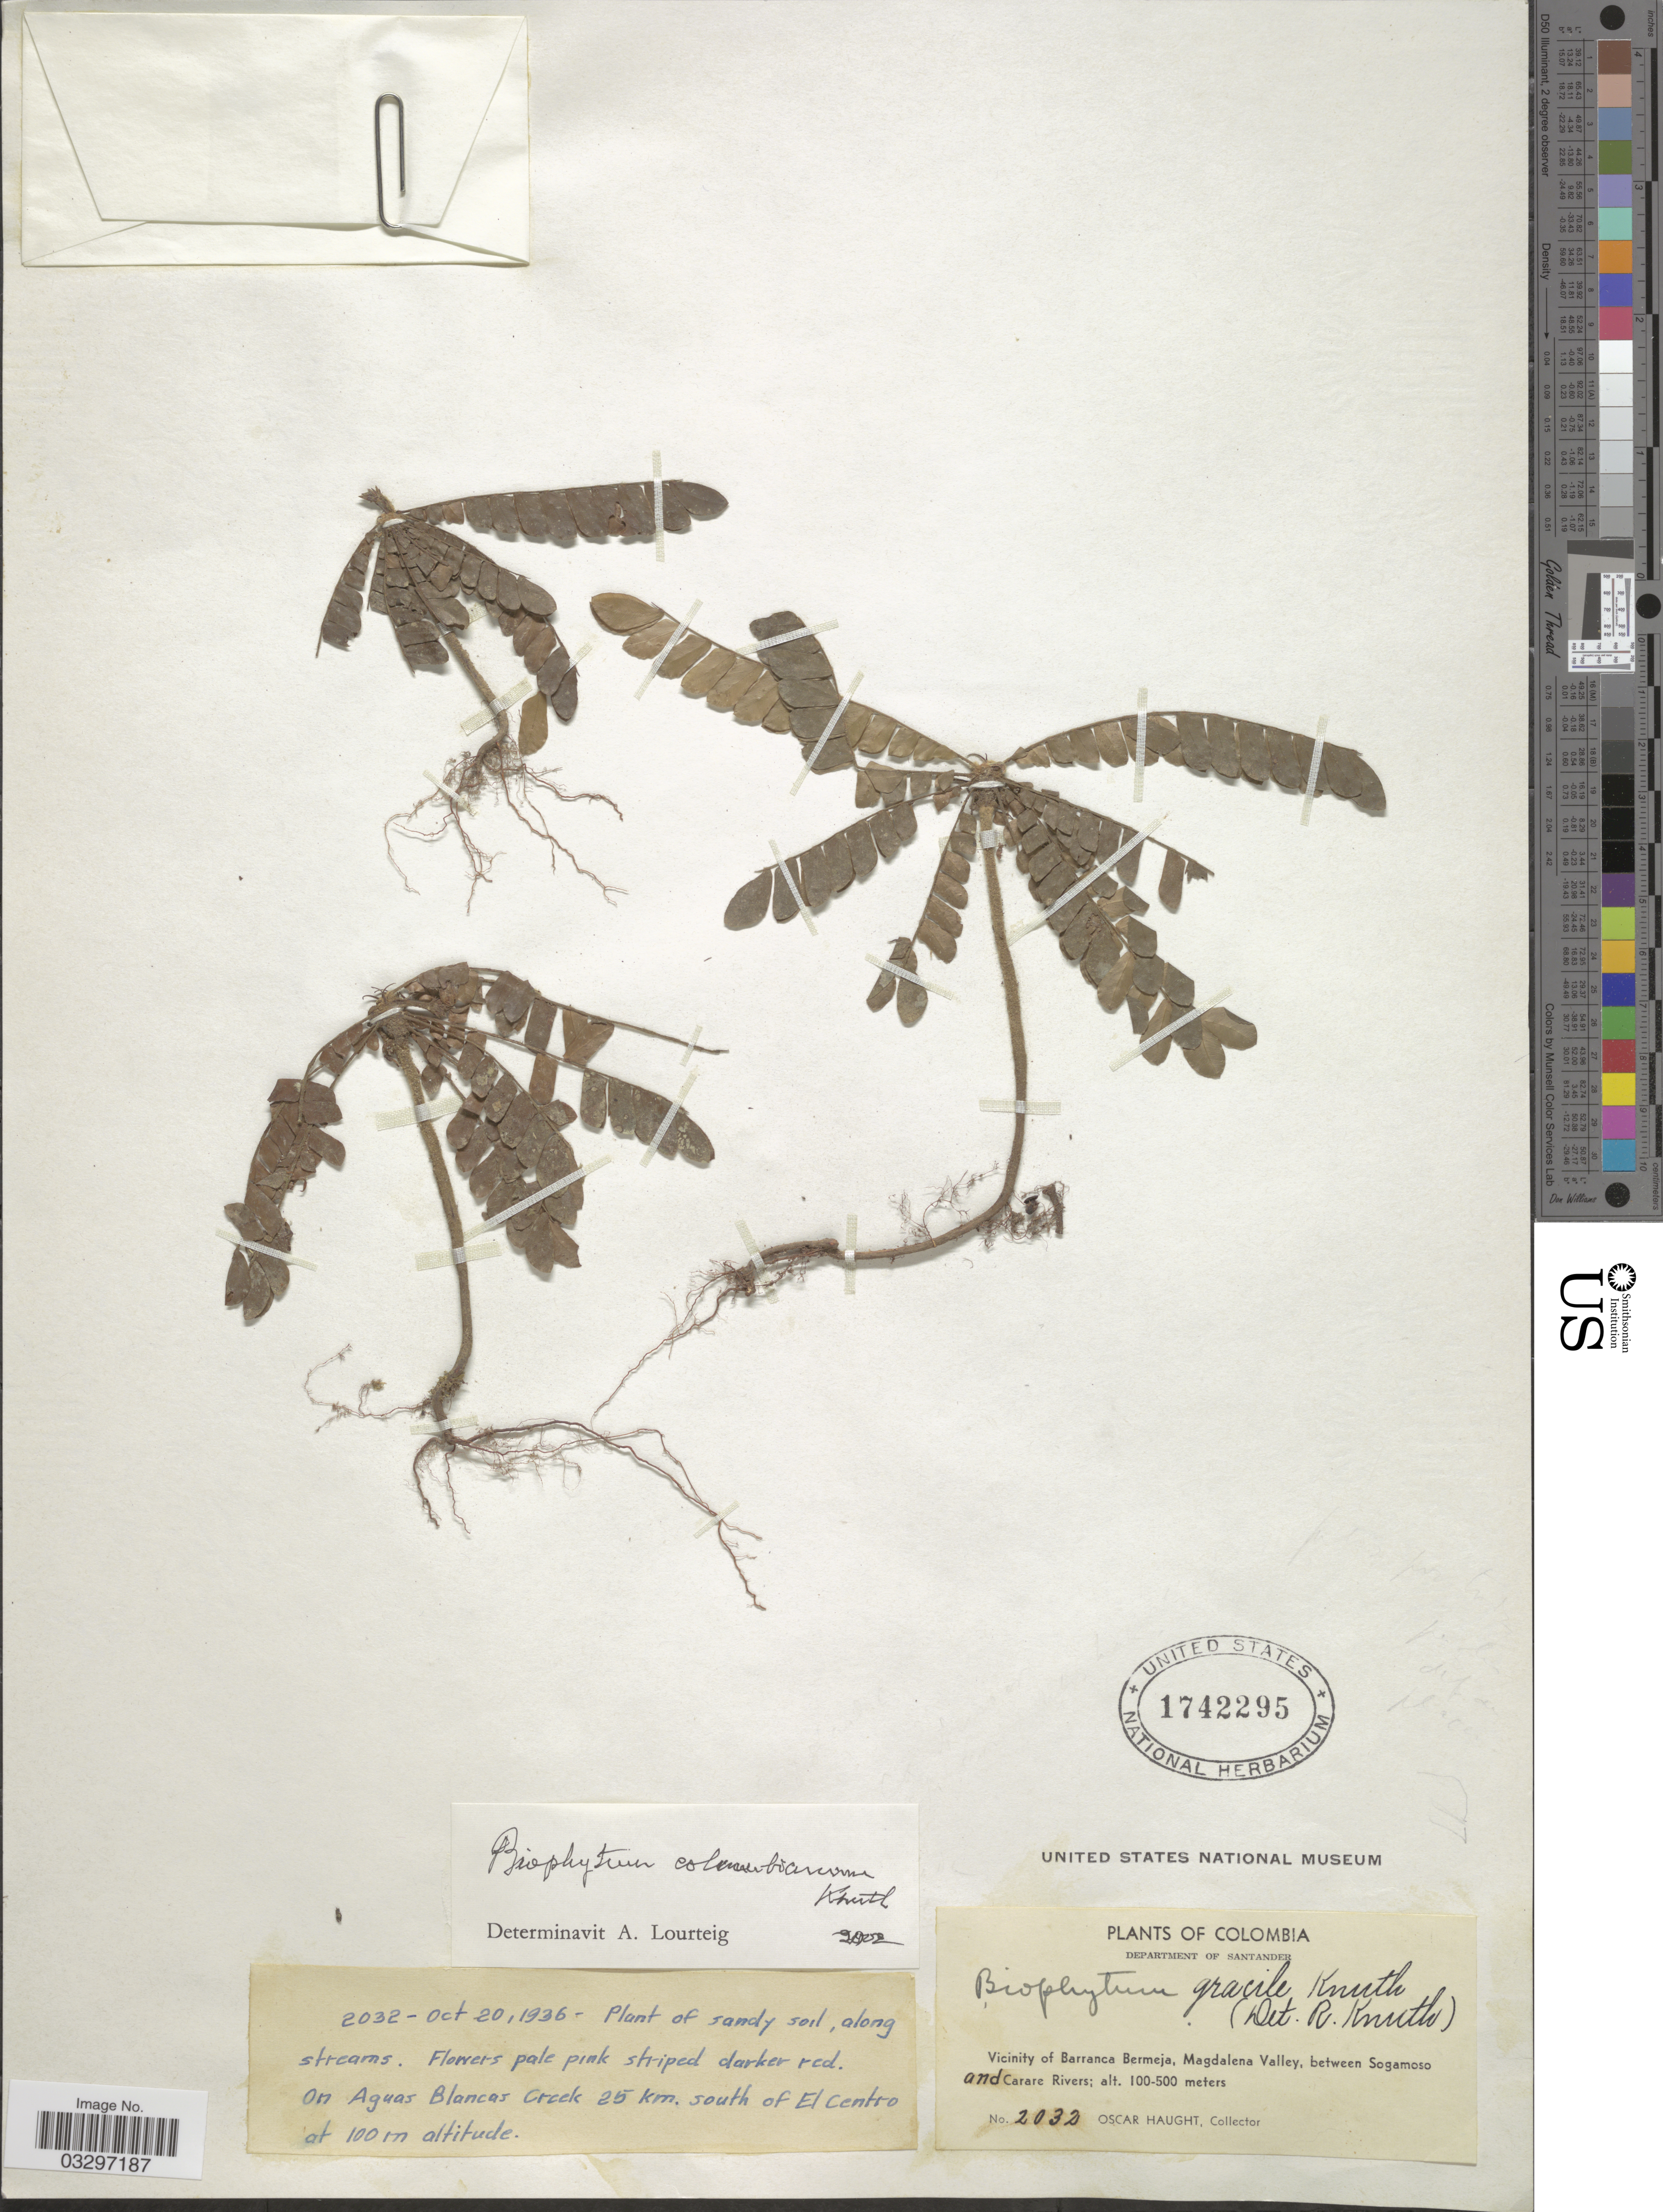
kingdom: Plantae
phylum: Tracheophyta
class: Magnoliopsida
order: Oxalidales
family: Oxalidaceae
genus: Biophytum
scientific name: Biophytum columbianum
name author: Knuth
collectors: O. L. Haught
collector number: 2032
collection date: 1936-10-20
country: Colombia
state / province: Santander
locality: Department of Santander, On Aguas Blancas Creek 25 km. south of El Centro.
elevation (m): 100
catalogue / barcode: US 1742295